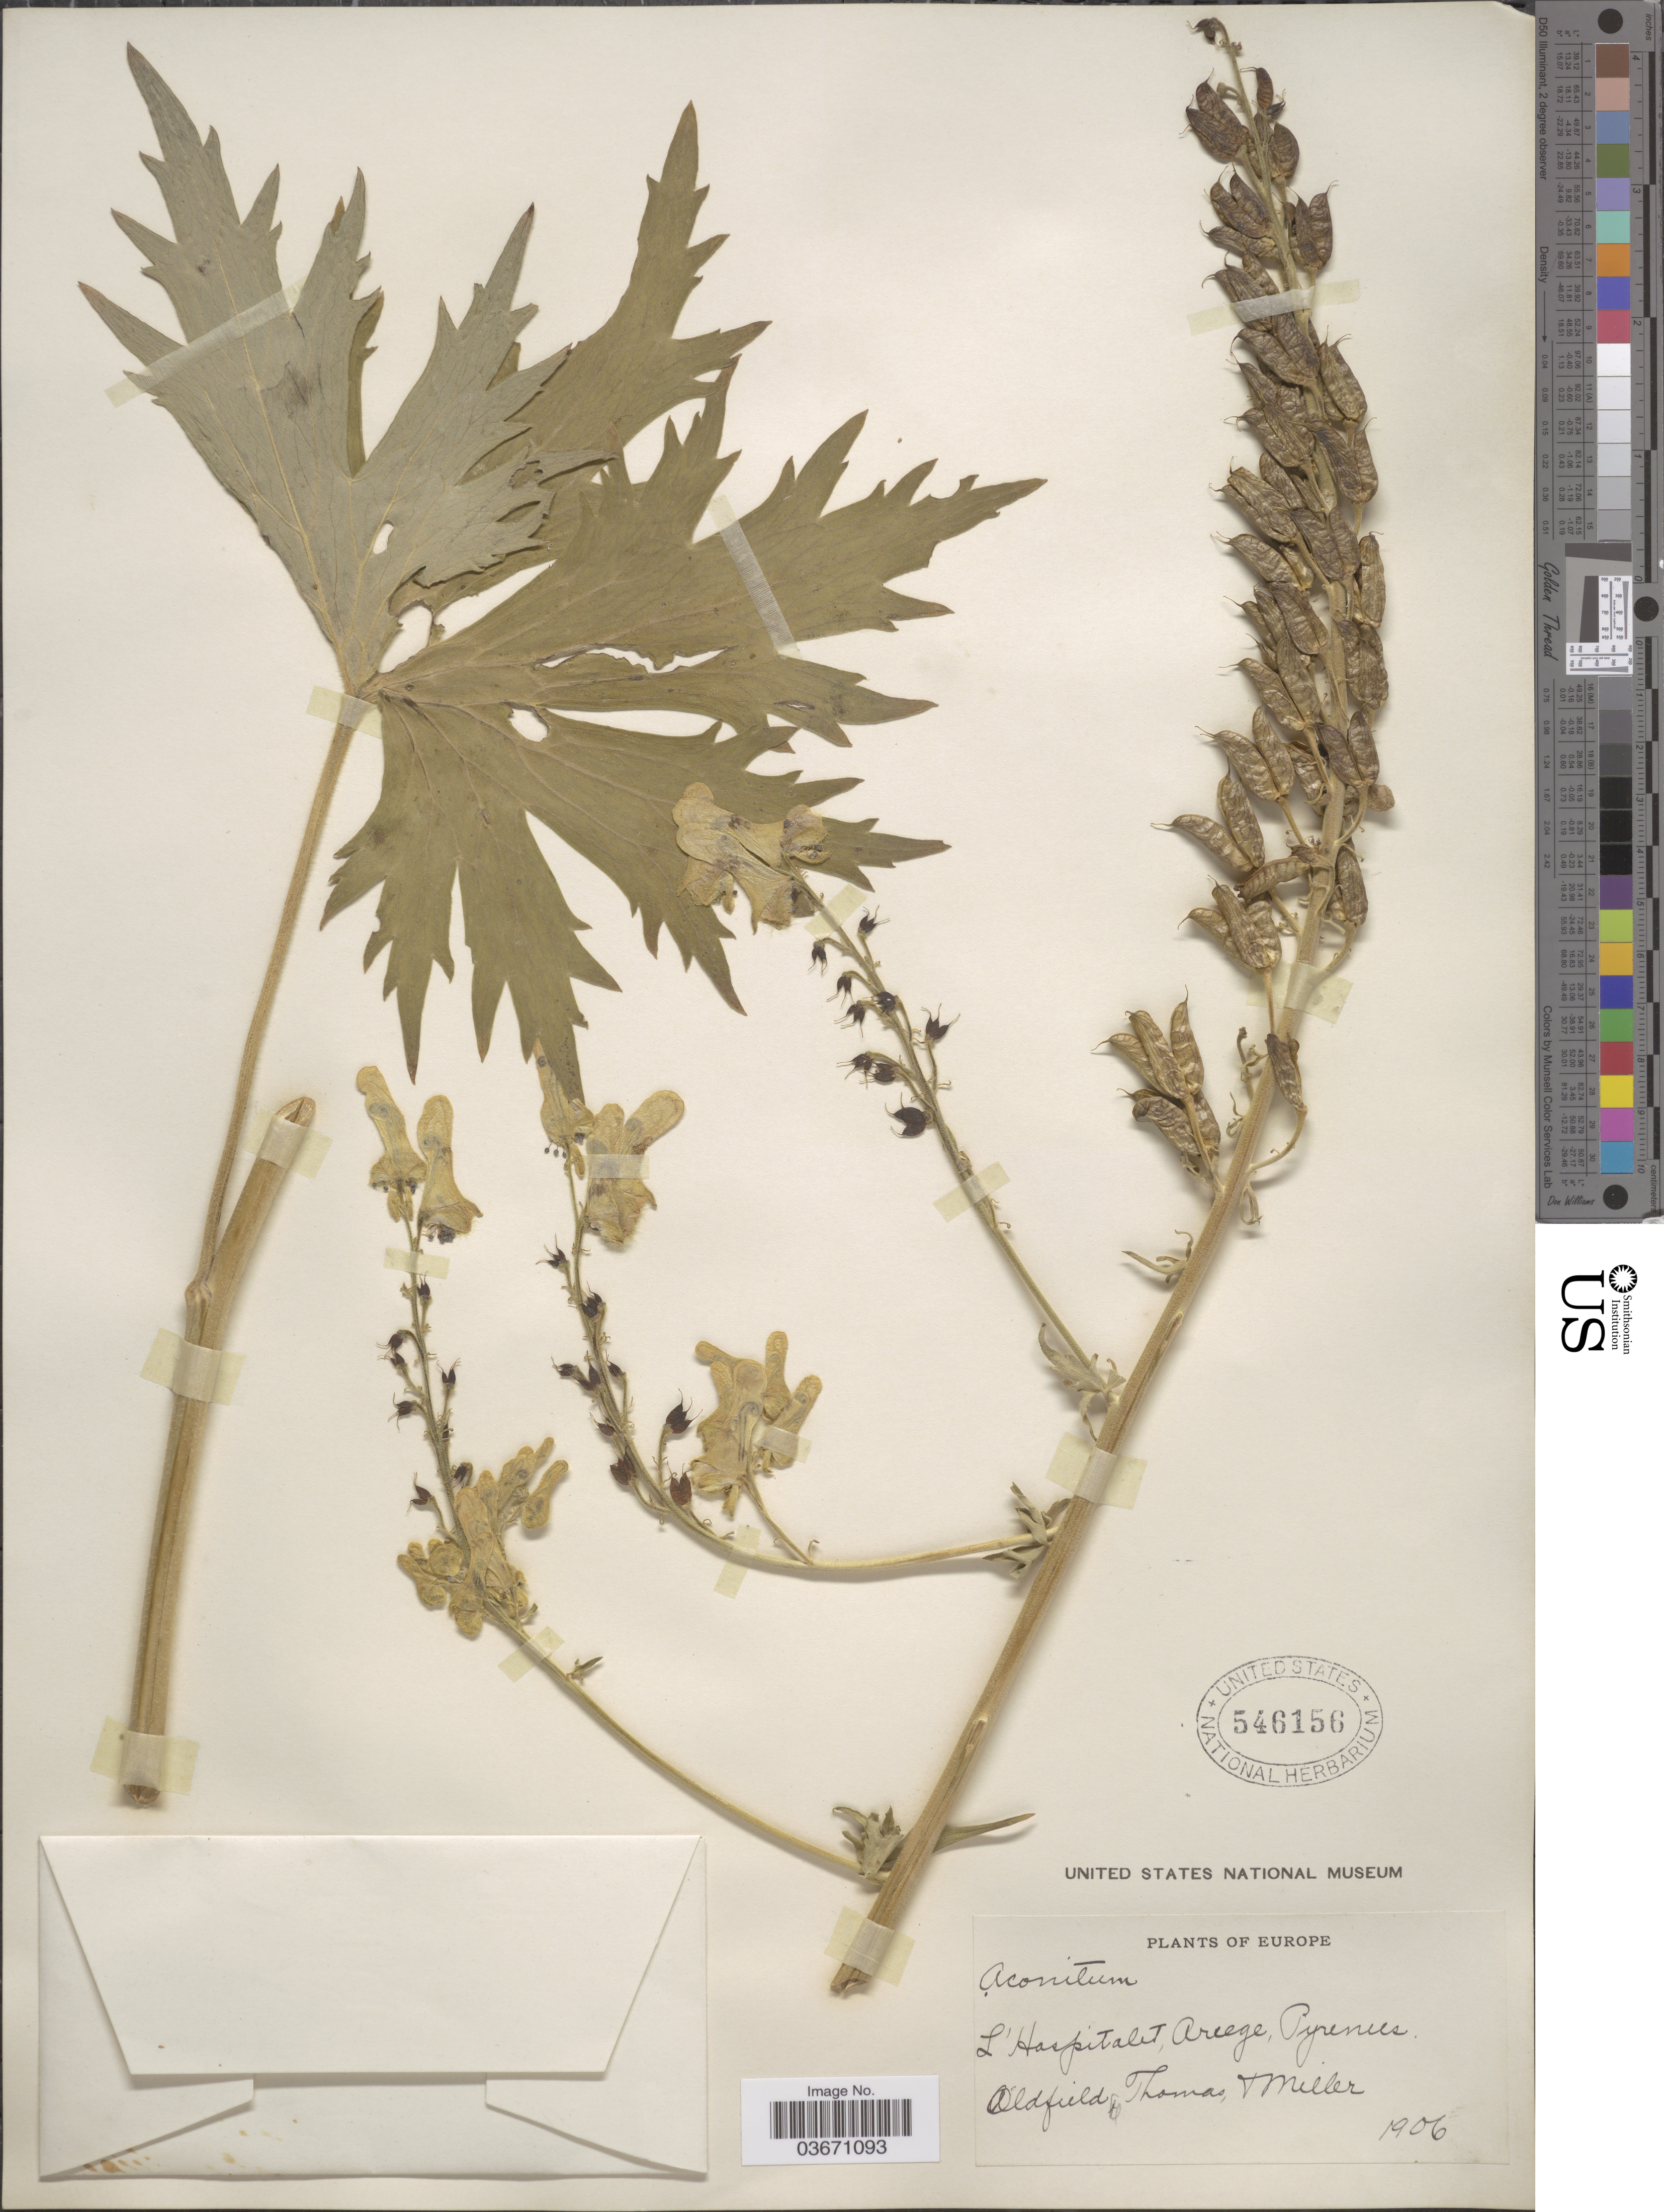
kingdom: Plantae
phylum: Tracheophyta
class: Magnoliopsida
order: Ranunculales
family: Ranunculaceae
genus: Aconitum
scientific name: Aconitum sp.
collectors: Oldfield, -- Thomas & -- Miller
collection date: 1906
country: France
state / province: Occitanie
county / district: Ariège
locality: Europe. L'Hospitalet, Ariege, Pyrenees.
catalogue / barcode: US 546156